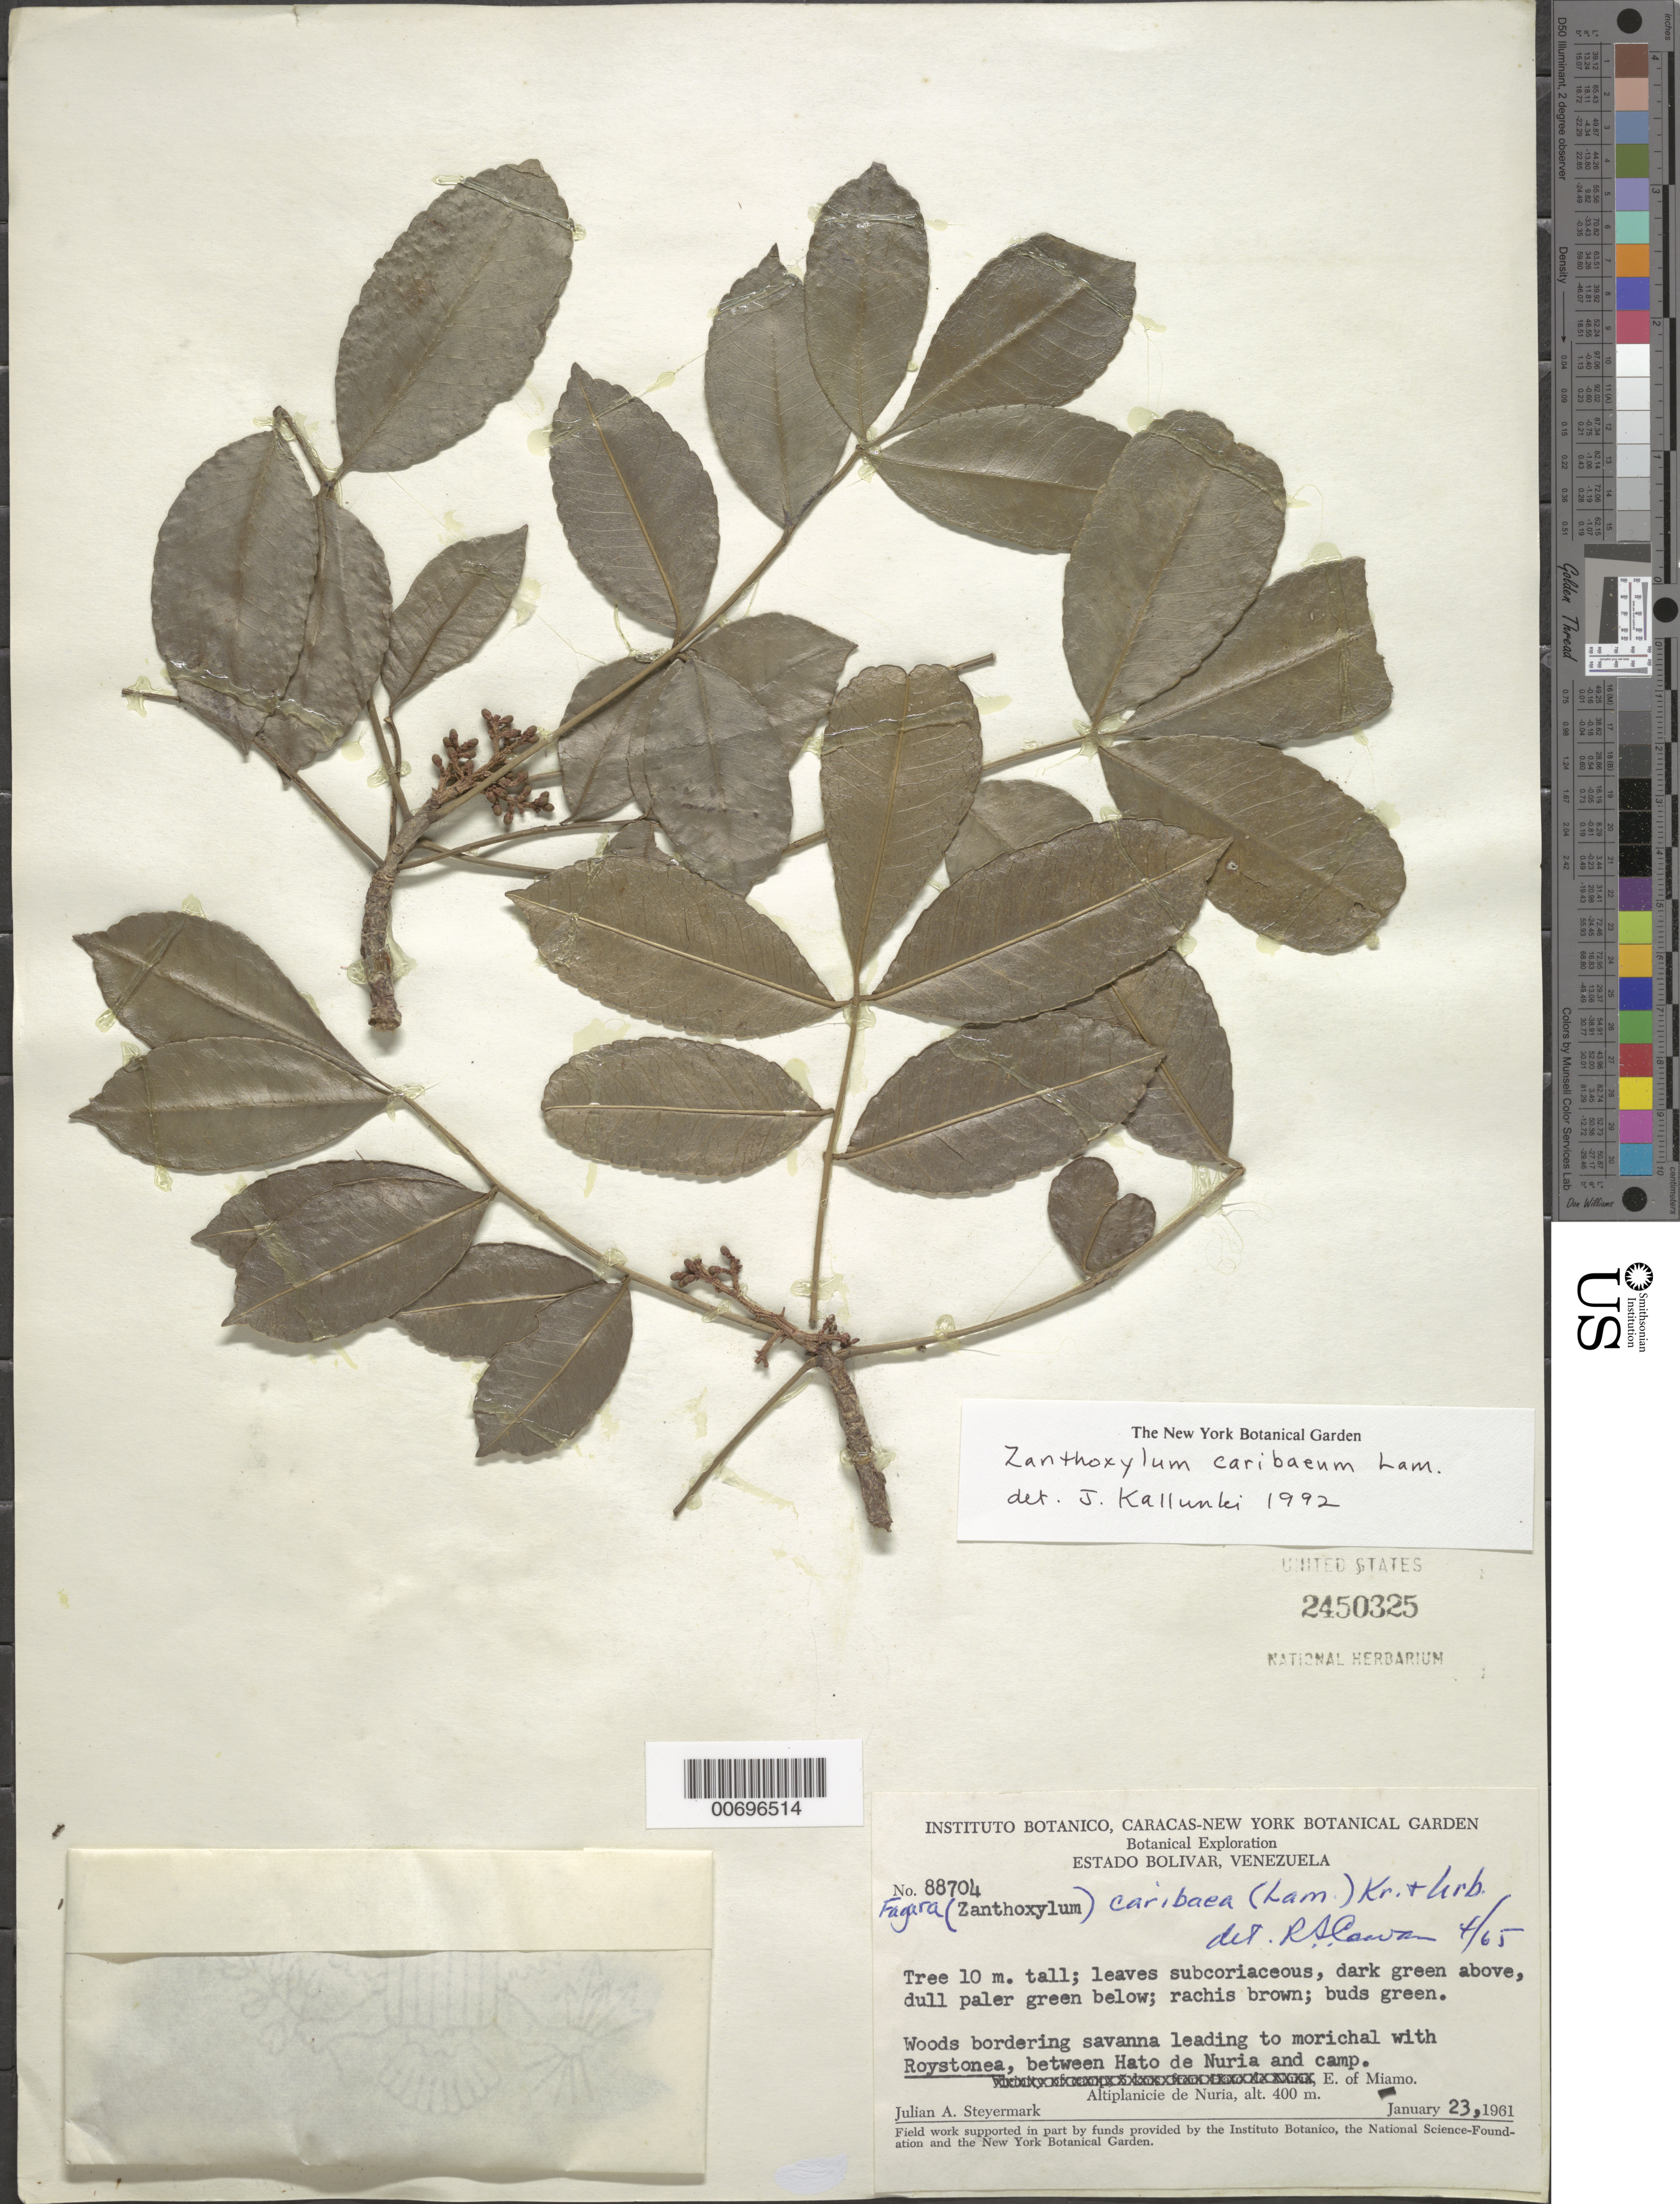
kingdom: Plantae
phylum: Tracheophyta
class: Magnoliopsida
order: Sapindales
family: Rutaceae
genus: Zanthoxylum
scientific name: Zanthoxylum caribaeum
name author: Lam.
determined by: Kallunki, Jacquelyn A.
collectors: J. Steyermark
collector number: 88704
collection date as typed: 23-Jan-61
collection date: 1961-01-23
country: Venezuela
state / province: Bolívar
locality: Altiplanicie de Nuria, E of Miamo, between Hato de Nuria and camp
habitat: Woods bordering savanna leading to morichal with Roystonea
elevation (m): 400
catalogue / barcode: US 2450325